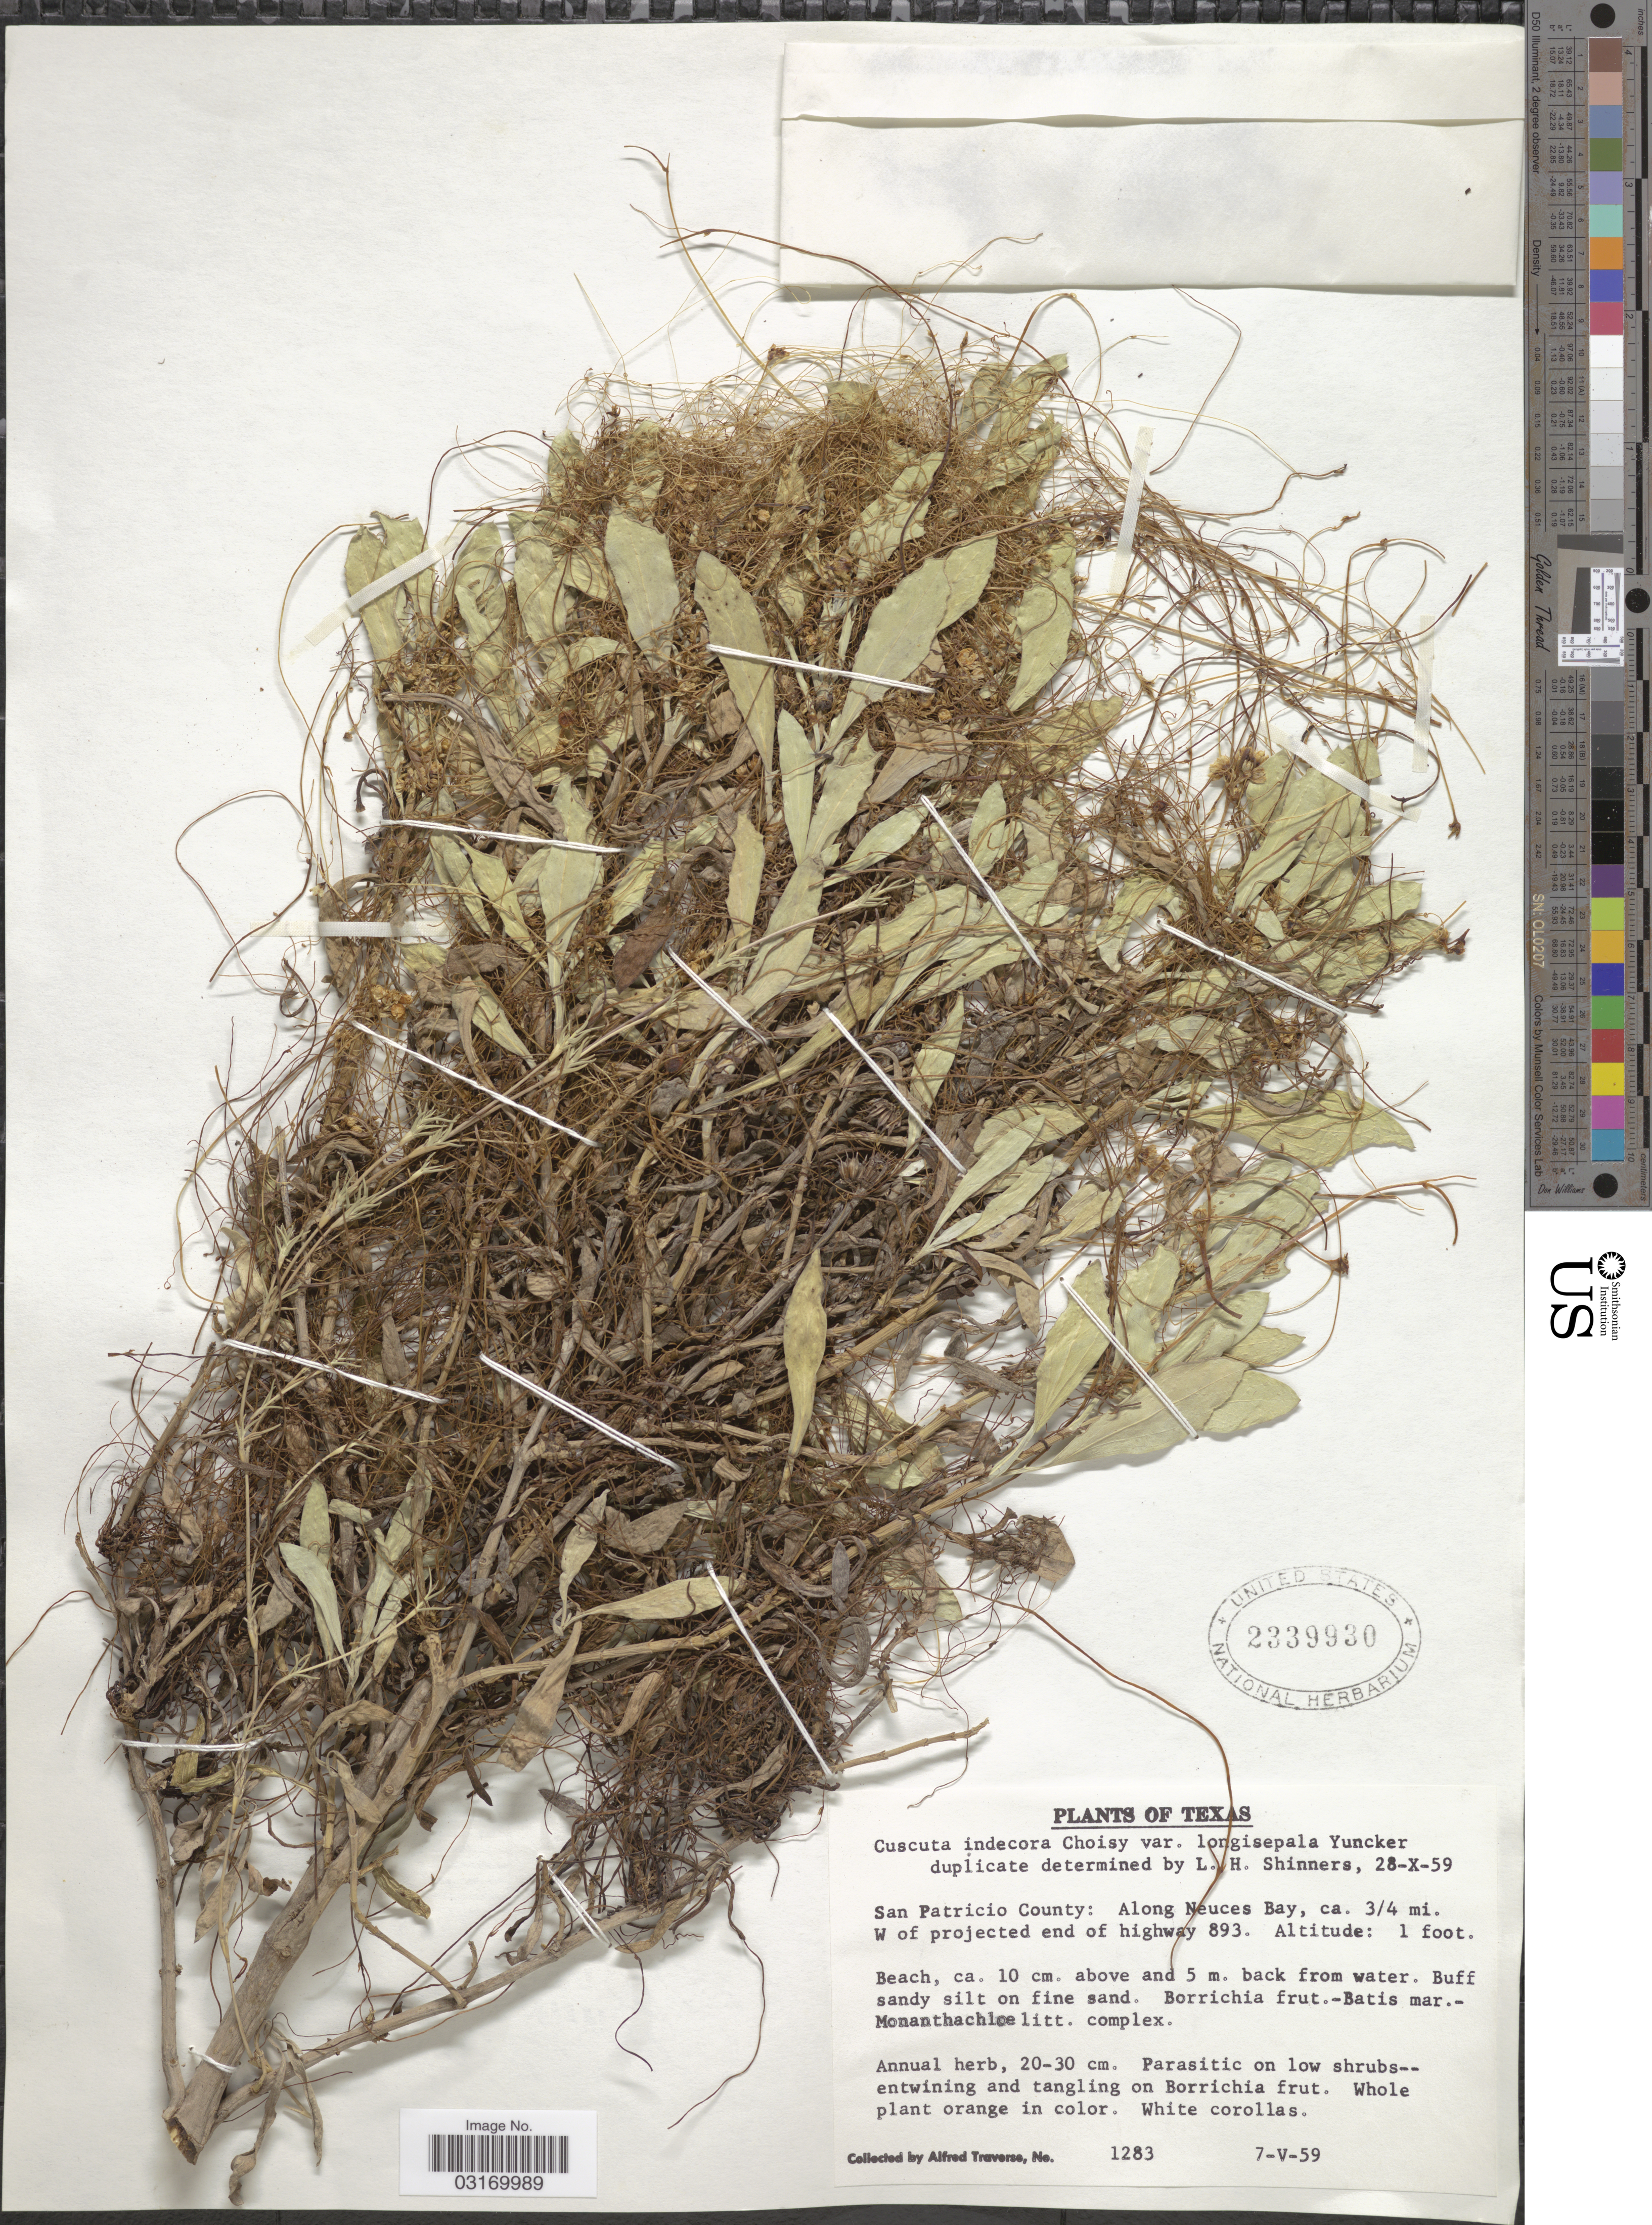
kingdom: Plantae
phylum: Tracheophyta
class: Magnoliopsida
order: Solanales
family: Convolvulaceae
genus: Cuscuta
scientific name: Cuscuta indecora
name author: Choisy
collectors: A. Traverse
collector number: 1283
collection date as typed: Transcribed d/m/y: 7/5/59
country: United States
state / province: Texas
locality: San Patricio County: Along Neuces Bay, ca. 3/4 mi. W of projected end of highway 893.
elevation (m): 0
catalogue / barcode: US 2339930